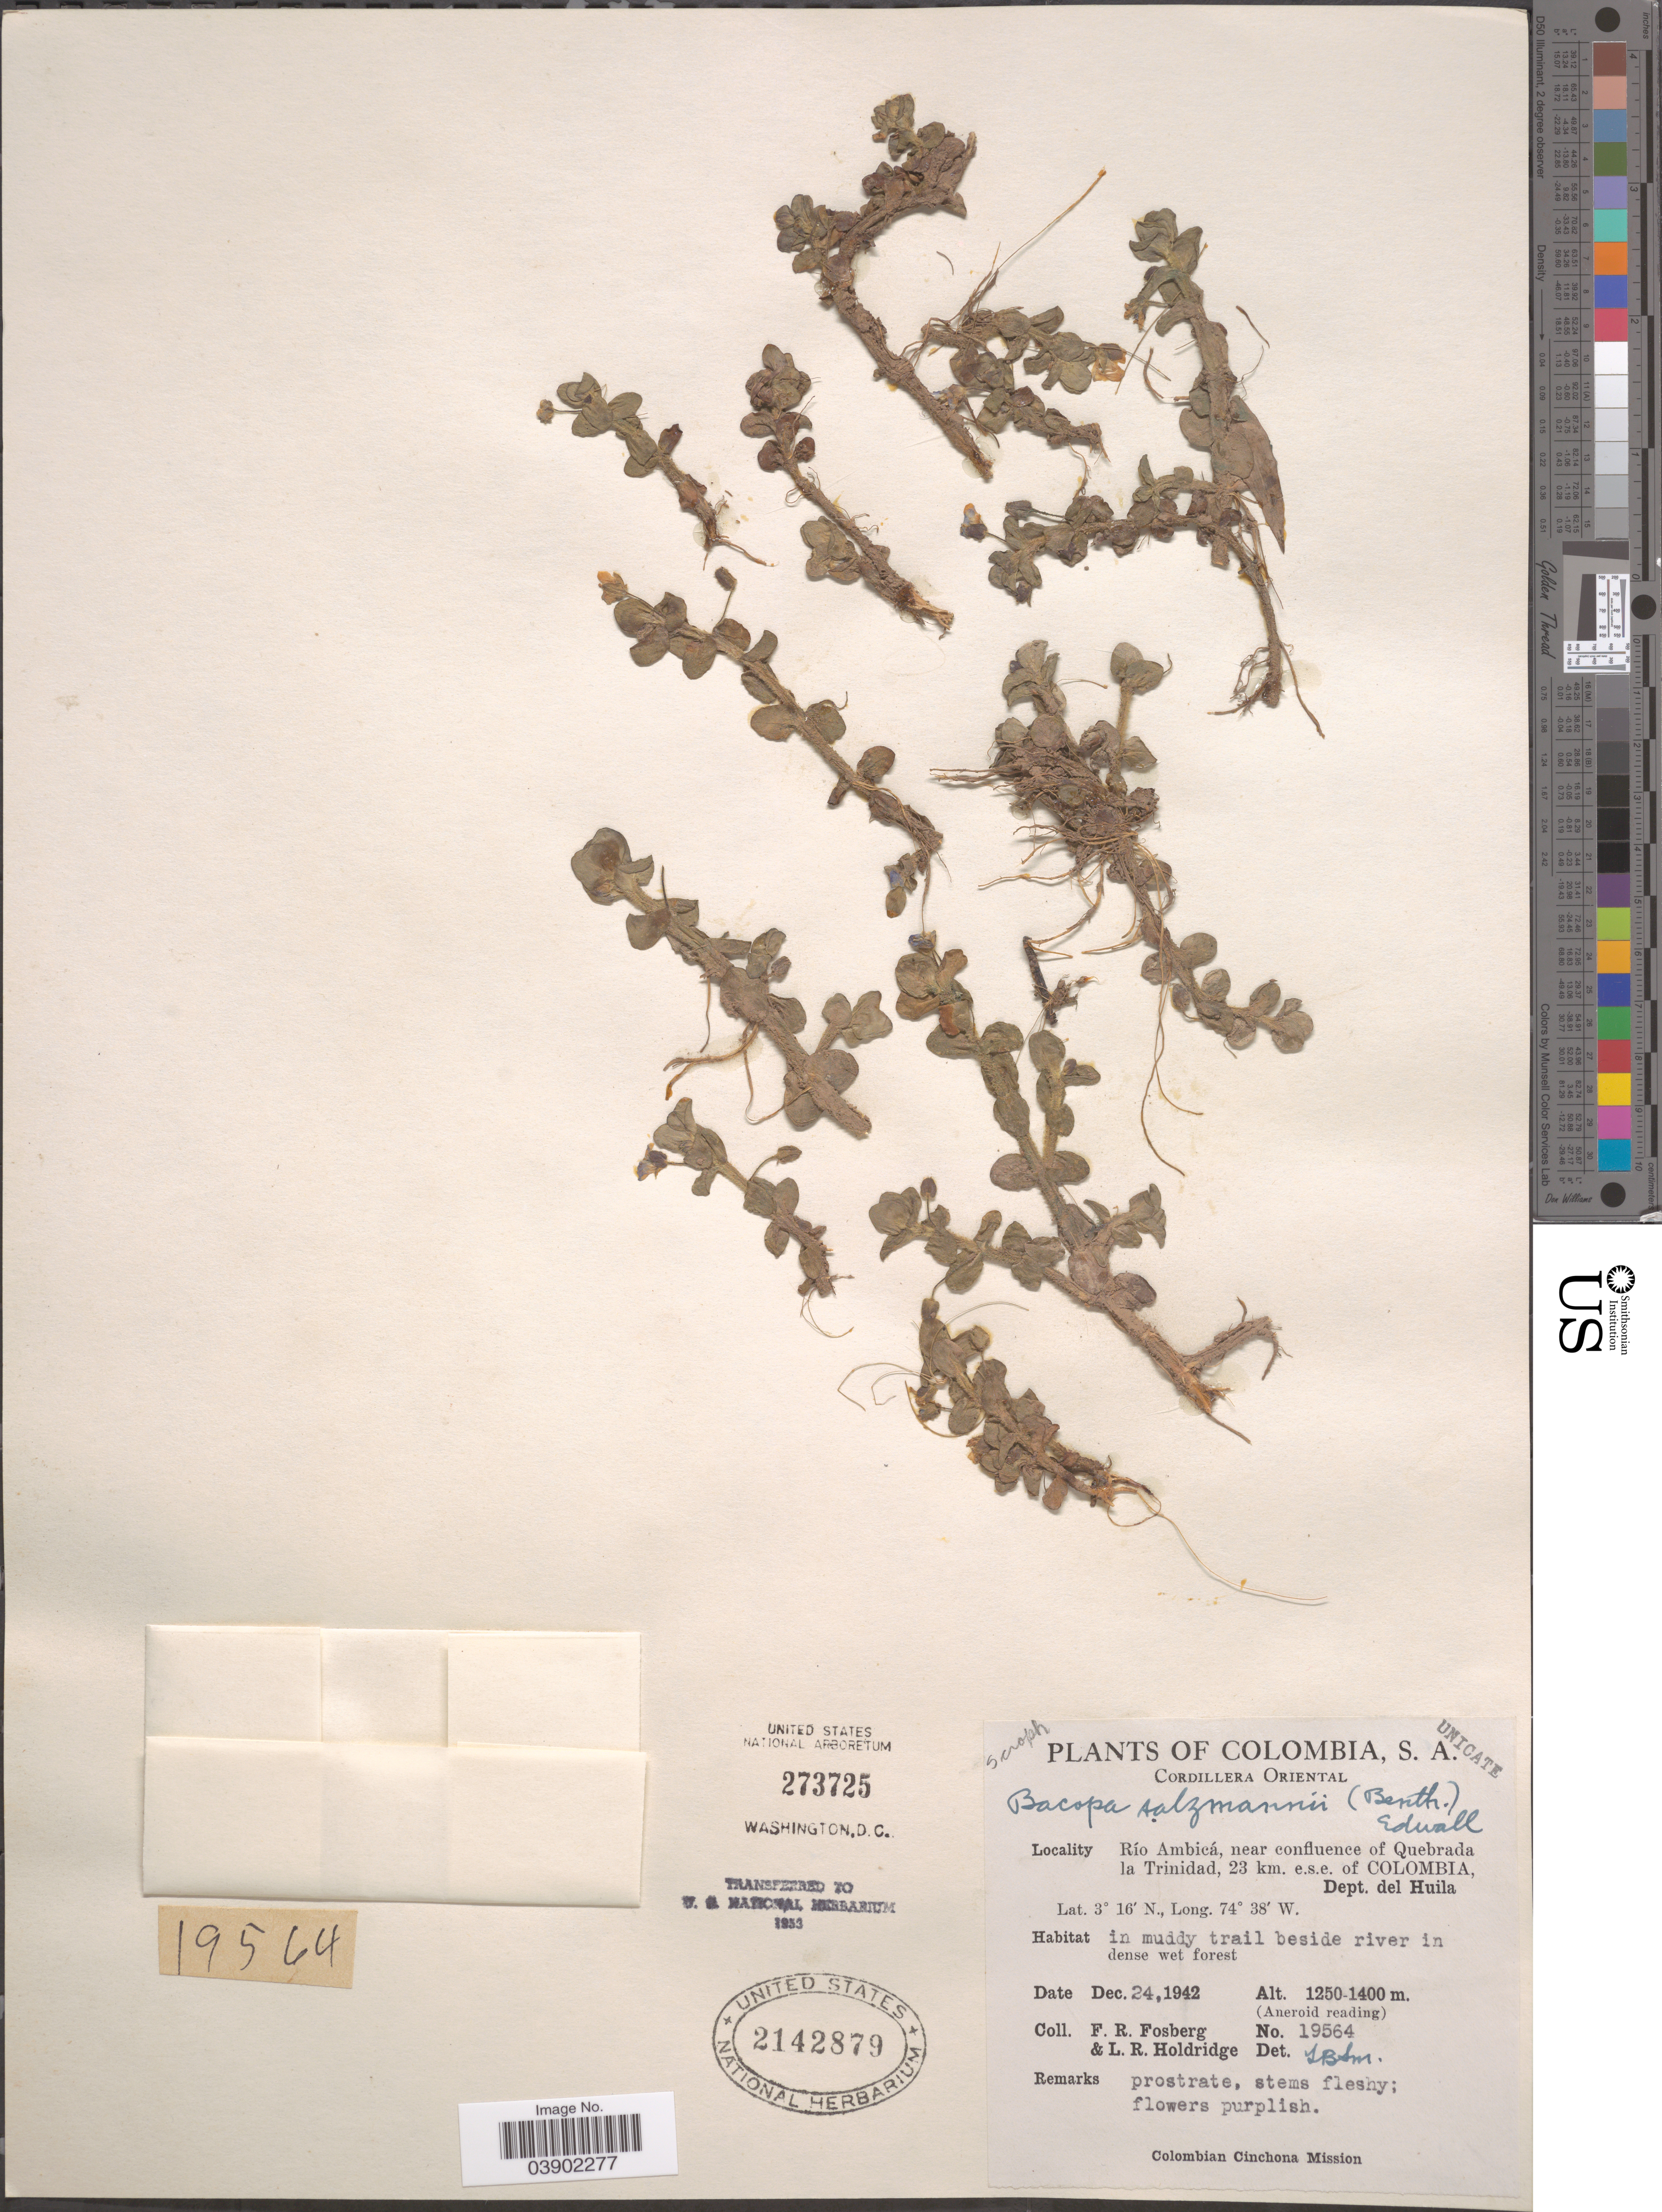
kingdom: Plantae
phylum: Tracheophyta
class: Magnoliopsida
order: Lamiales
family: Plantaginaceae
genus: Bacopa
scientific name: Bacopa salzmannii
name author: (Benth.) Wettst. ex Edwall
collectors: F. R. Fosberg & L. Holdridge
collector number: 19564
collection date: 1942-12-24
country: Colombia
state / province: Huila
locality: Cordillera Oriental. Río Ambicá, near confluence of Quebrada la Trinidad, 23 km. e.s.e. of Colombia, Dept. del Huila.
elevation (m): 1250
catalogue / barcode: US 2142879